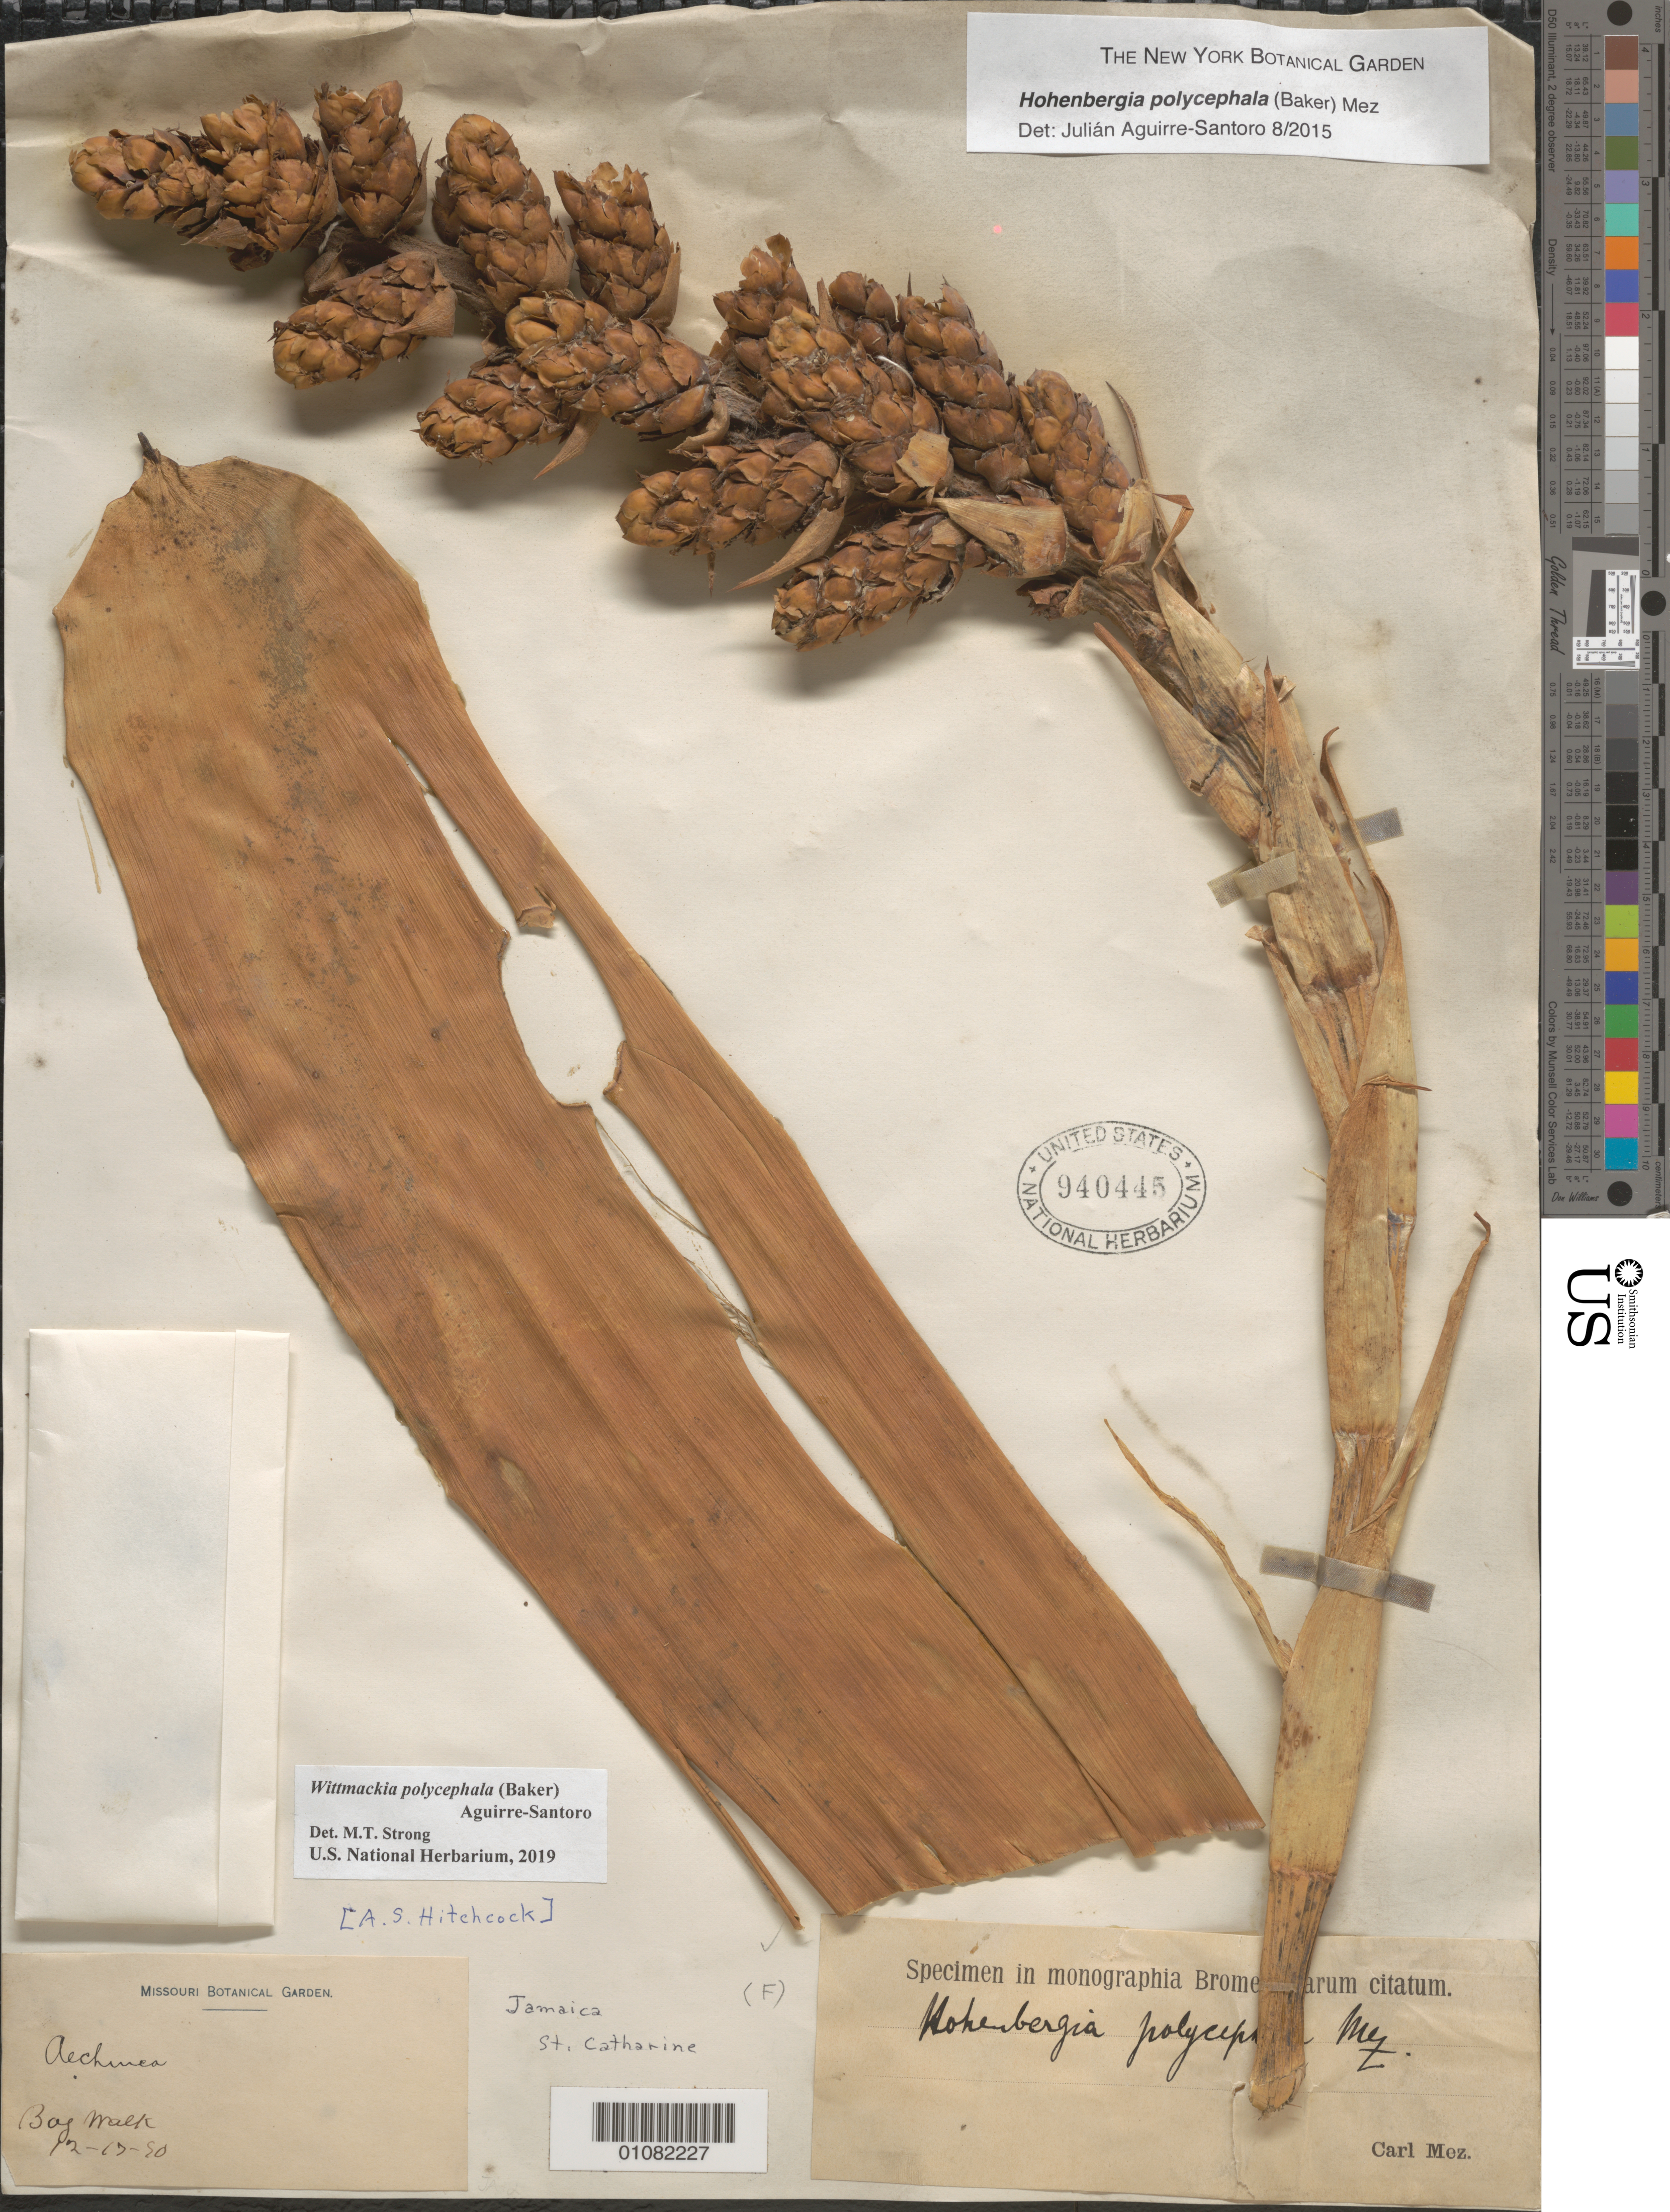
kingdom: Plantae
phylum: Tracheophyta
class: Liliopsida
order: Poales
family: Bromeliaceae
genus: Wittmackia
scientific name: Wittmackia polycephela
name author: (Baker) Aguirre-Santoro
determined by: Strong, Mark T., (BOT), Smithsonian Institution - National Museum of Natural History (UNITED STATES)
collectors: C. C. Mez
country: Jamaica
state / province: Saint Catherine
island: Jamaica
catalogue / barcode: US 940445